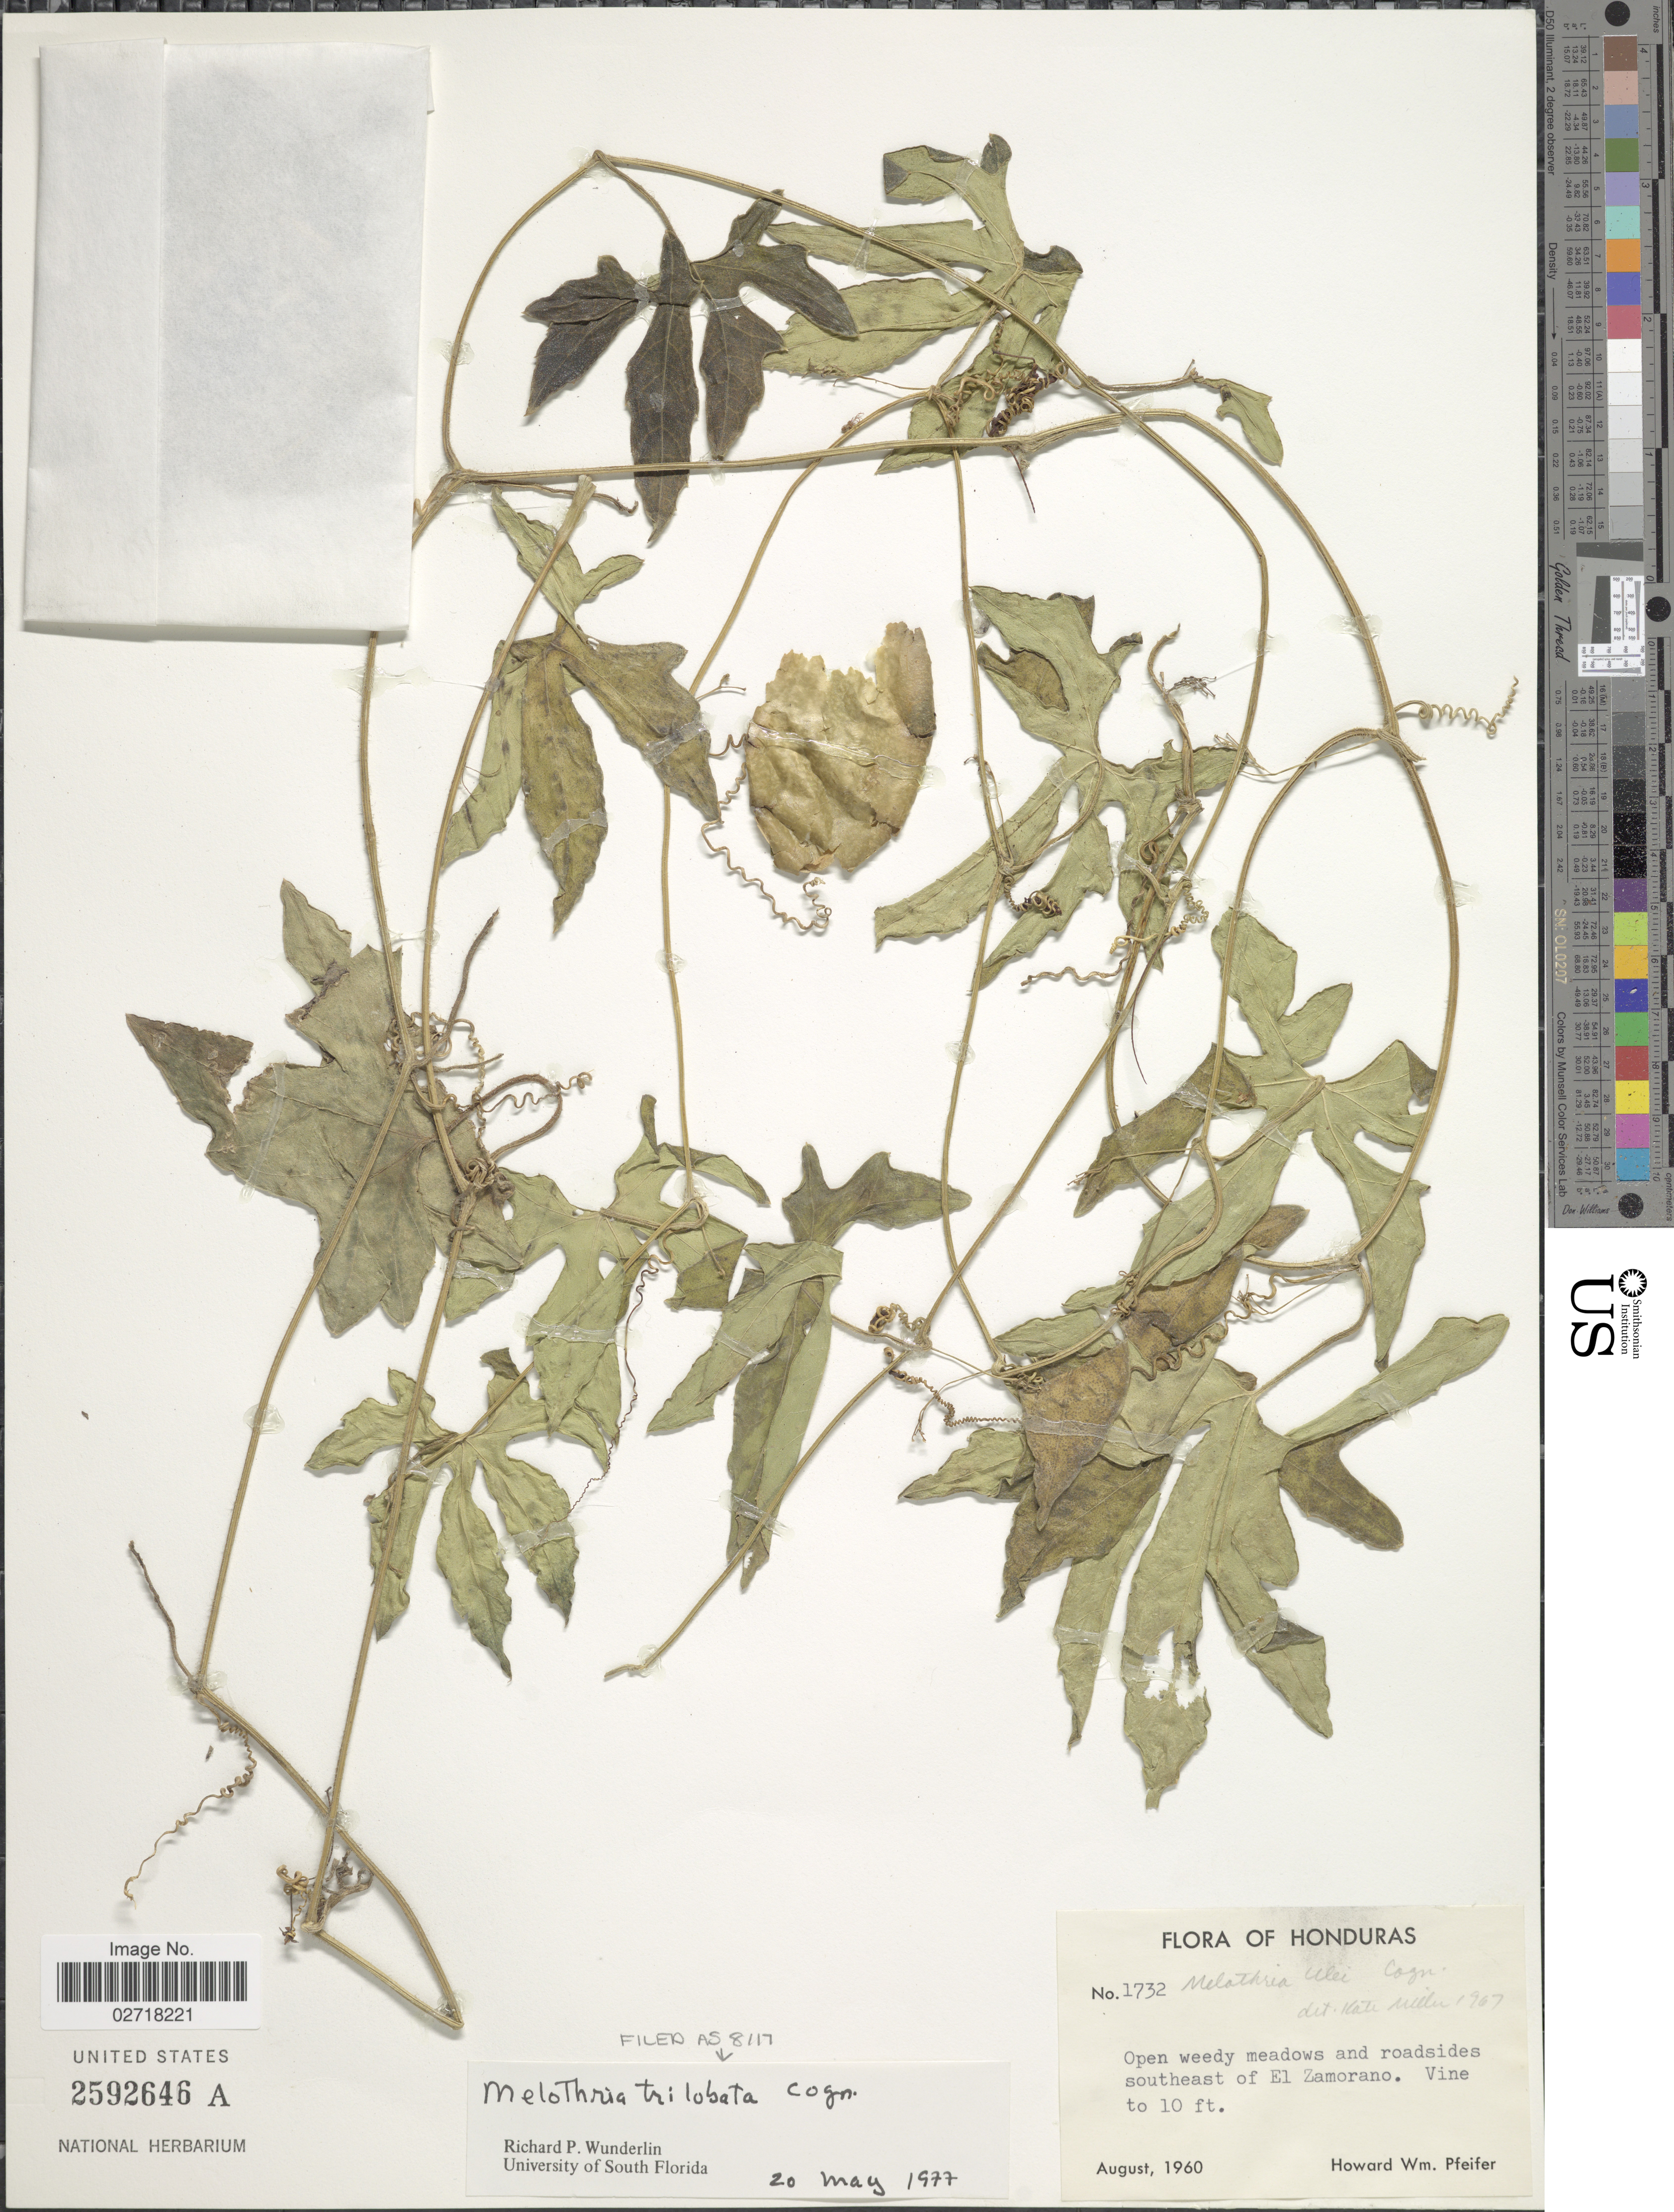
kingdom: Plantae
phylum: Tracheophyta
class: Magnoliopsida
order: Cucurbitales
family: Cucurbitaceae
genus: Melothria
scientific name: Melothria trilobata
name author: Cogn.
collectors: H. W. Pfeifer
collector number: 1732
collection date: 1960-08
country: Honduras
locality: Southeast of El Zamorano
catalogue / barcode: US 2592646A